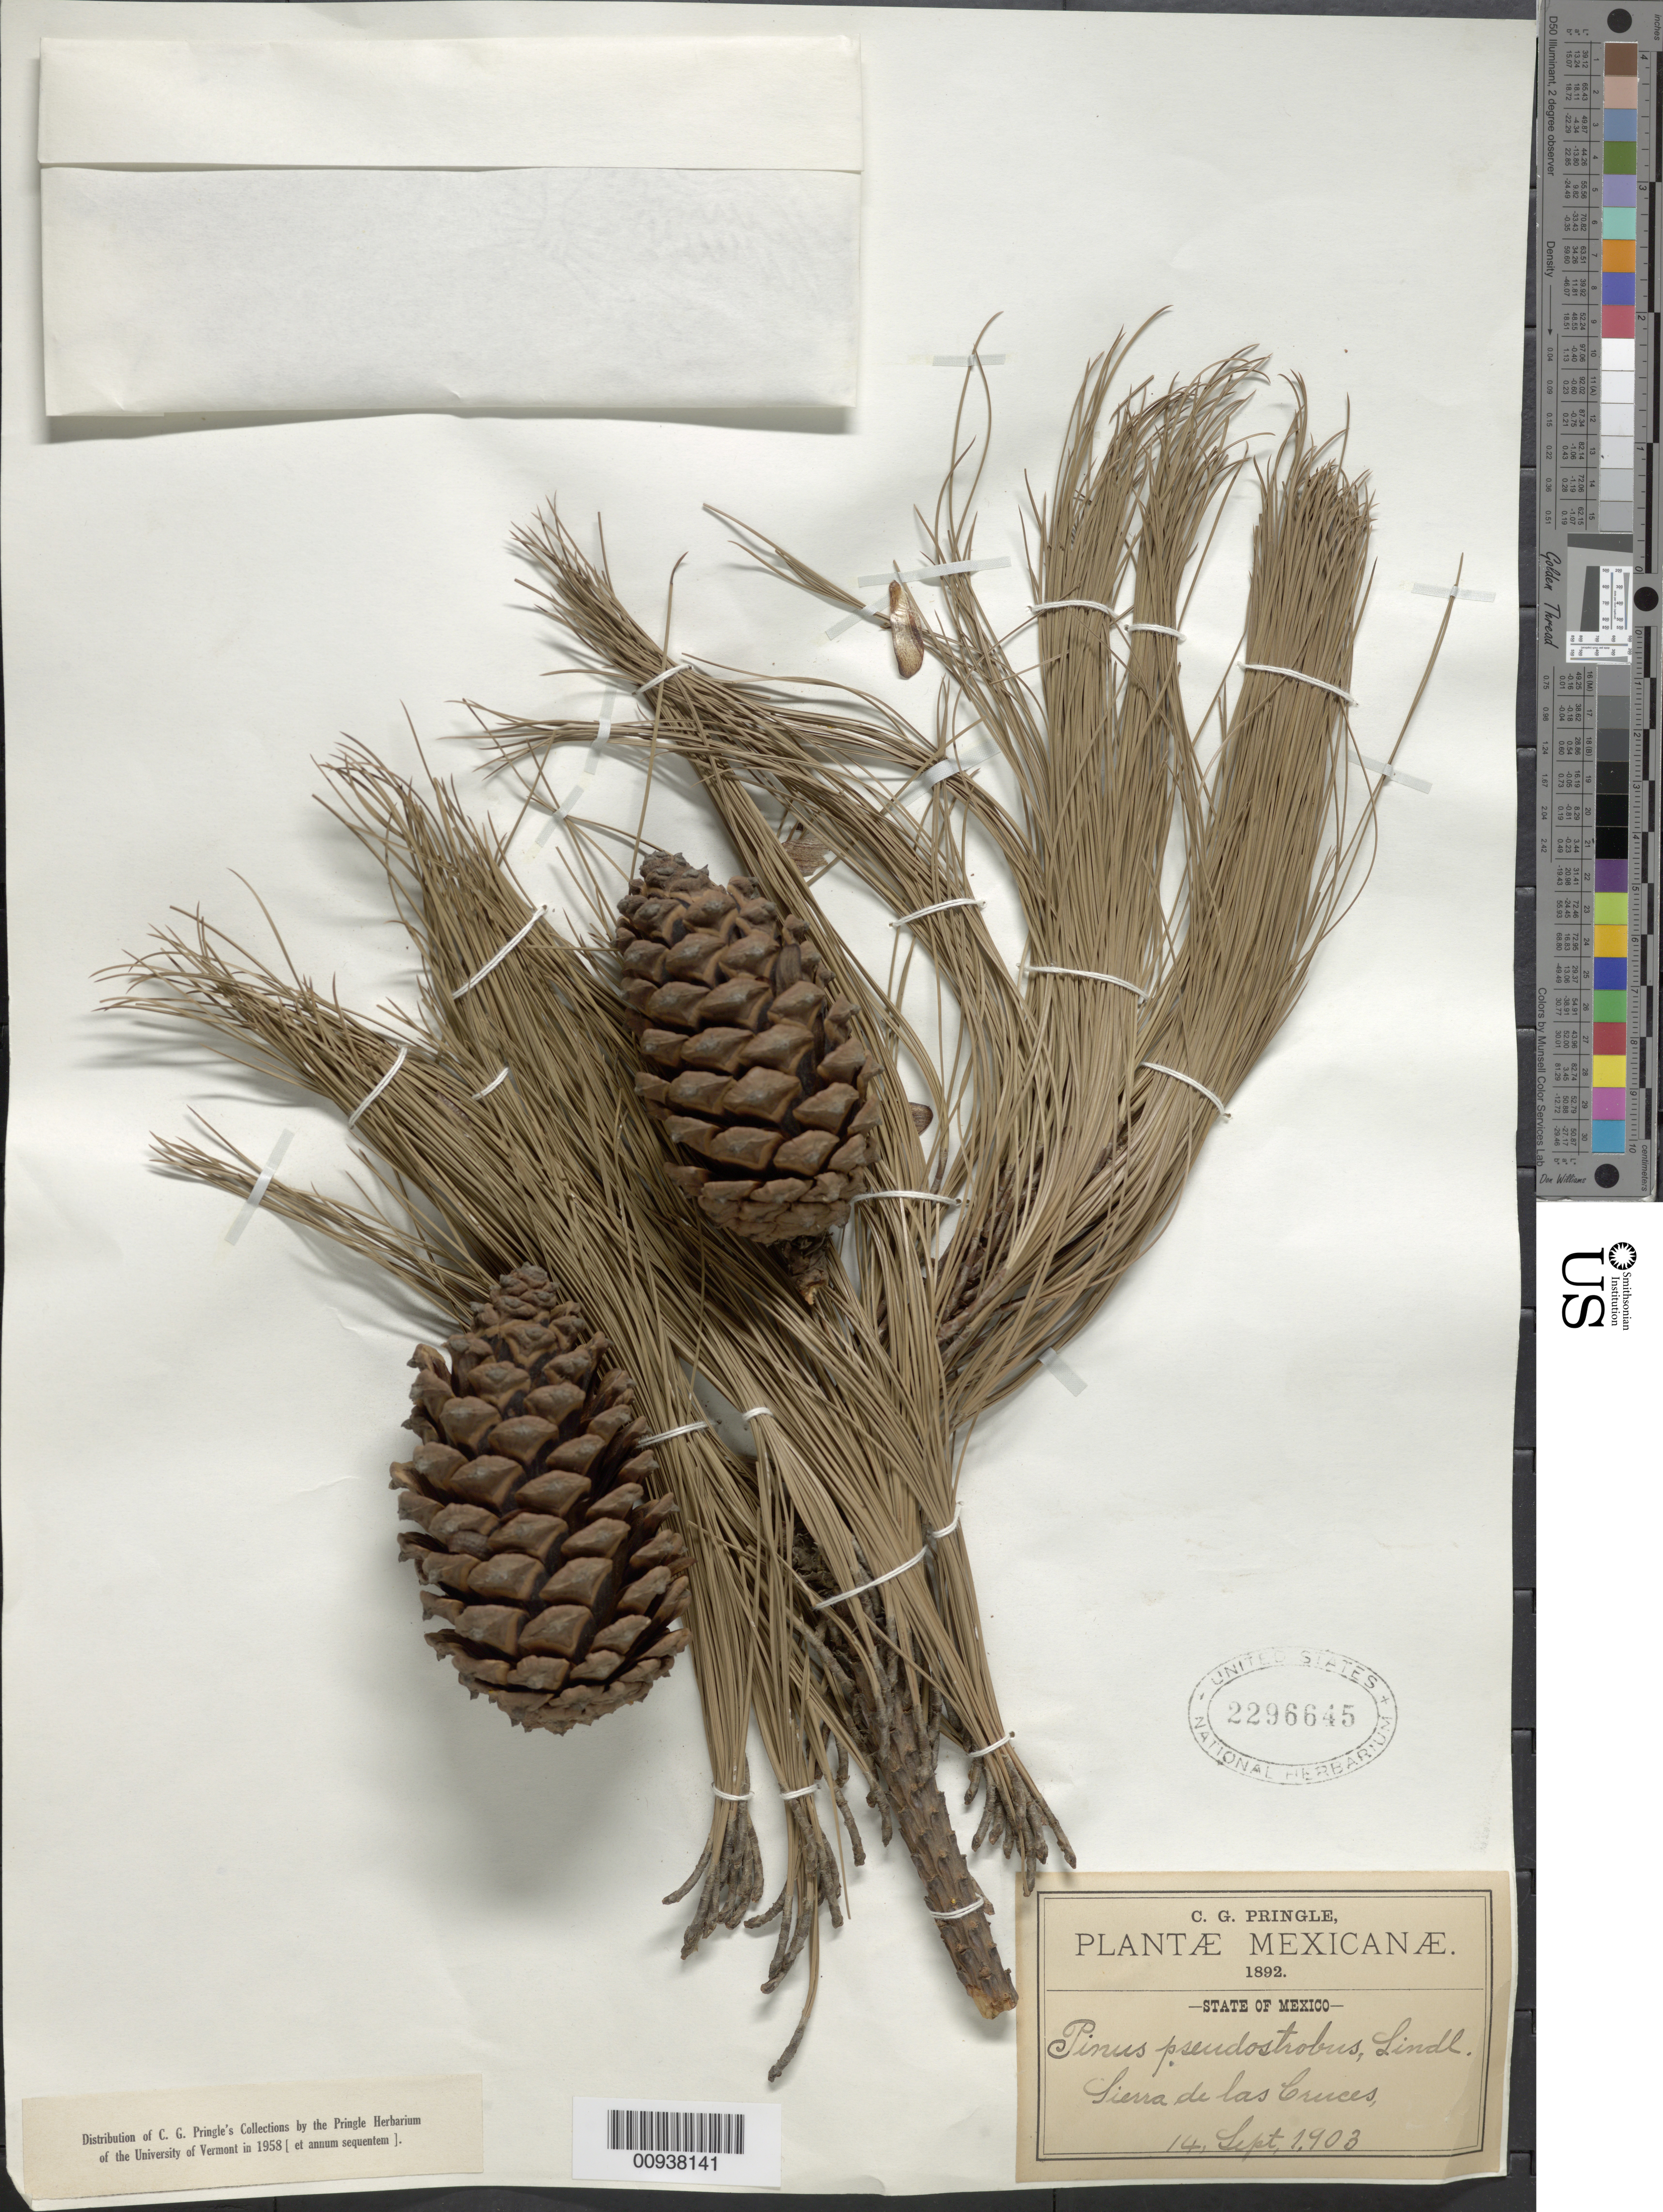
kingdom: Plantae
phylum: Tracheophyta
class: Pinopsida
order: Pinales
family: Pinaceae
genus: Pinus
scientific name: Pinus pseudostrobus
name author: Lindl.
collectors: C. G. Pringle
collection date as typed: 14 Sep 1903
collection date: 1903-09-14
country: Mexico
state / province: México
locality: Sierra de las Cruces.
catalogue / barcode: US 2296645